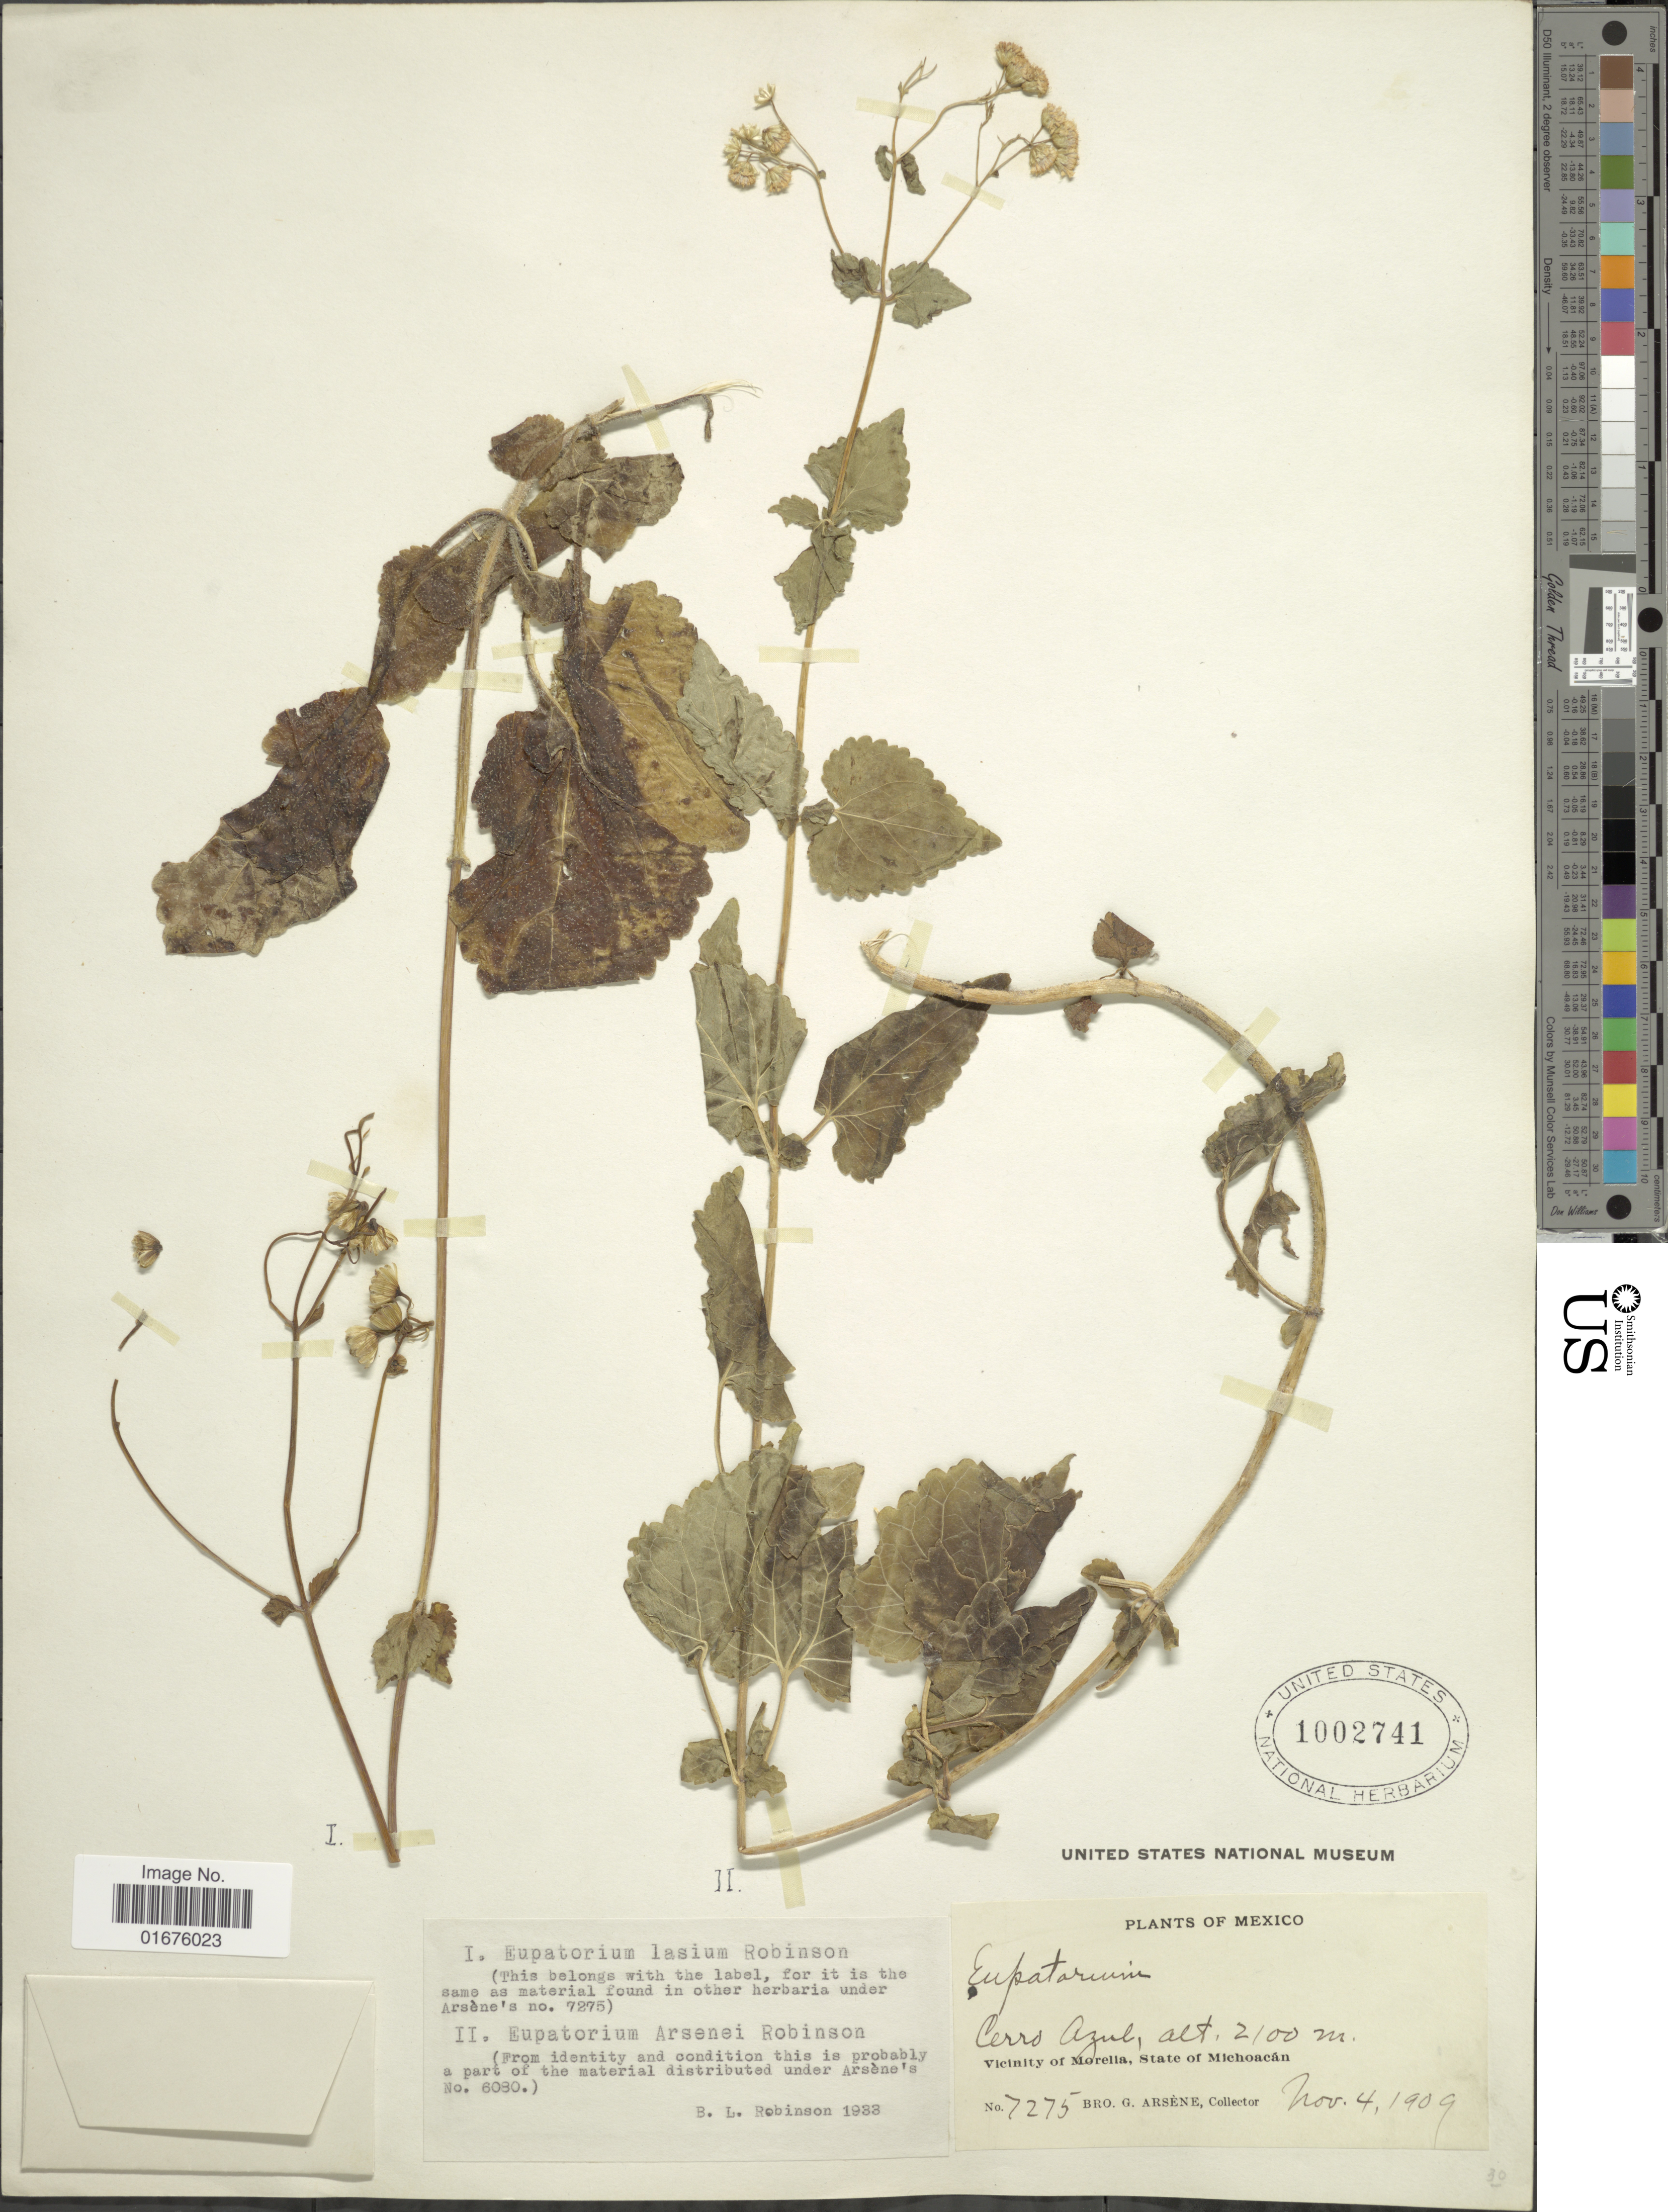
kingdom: Plantae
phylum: Tracheophyta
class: Magnoliopsida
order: Asterales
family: Asteraceae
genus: Ageratina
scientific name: Ageratina lasia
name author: (B.L. Rob.) R.M. King & H. Rob.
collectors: Bro. G. Arsène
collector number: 7275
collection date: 1909-11-04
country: Mexico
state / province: Michoacán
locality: Cerro Azul, Vicinity of Morelia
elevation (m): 2100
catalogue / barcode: US 1002741